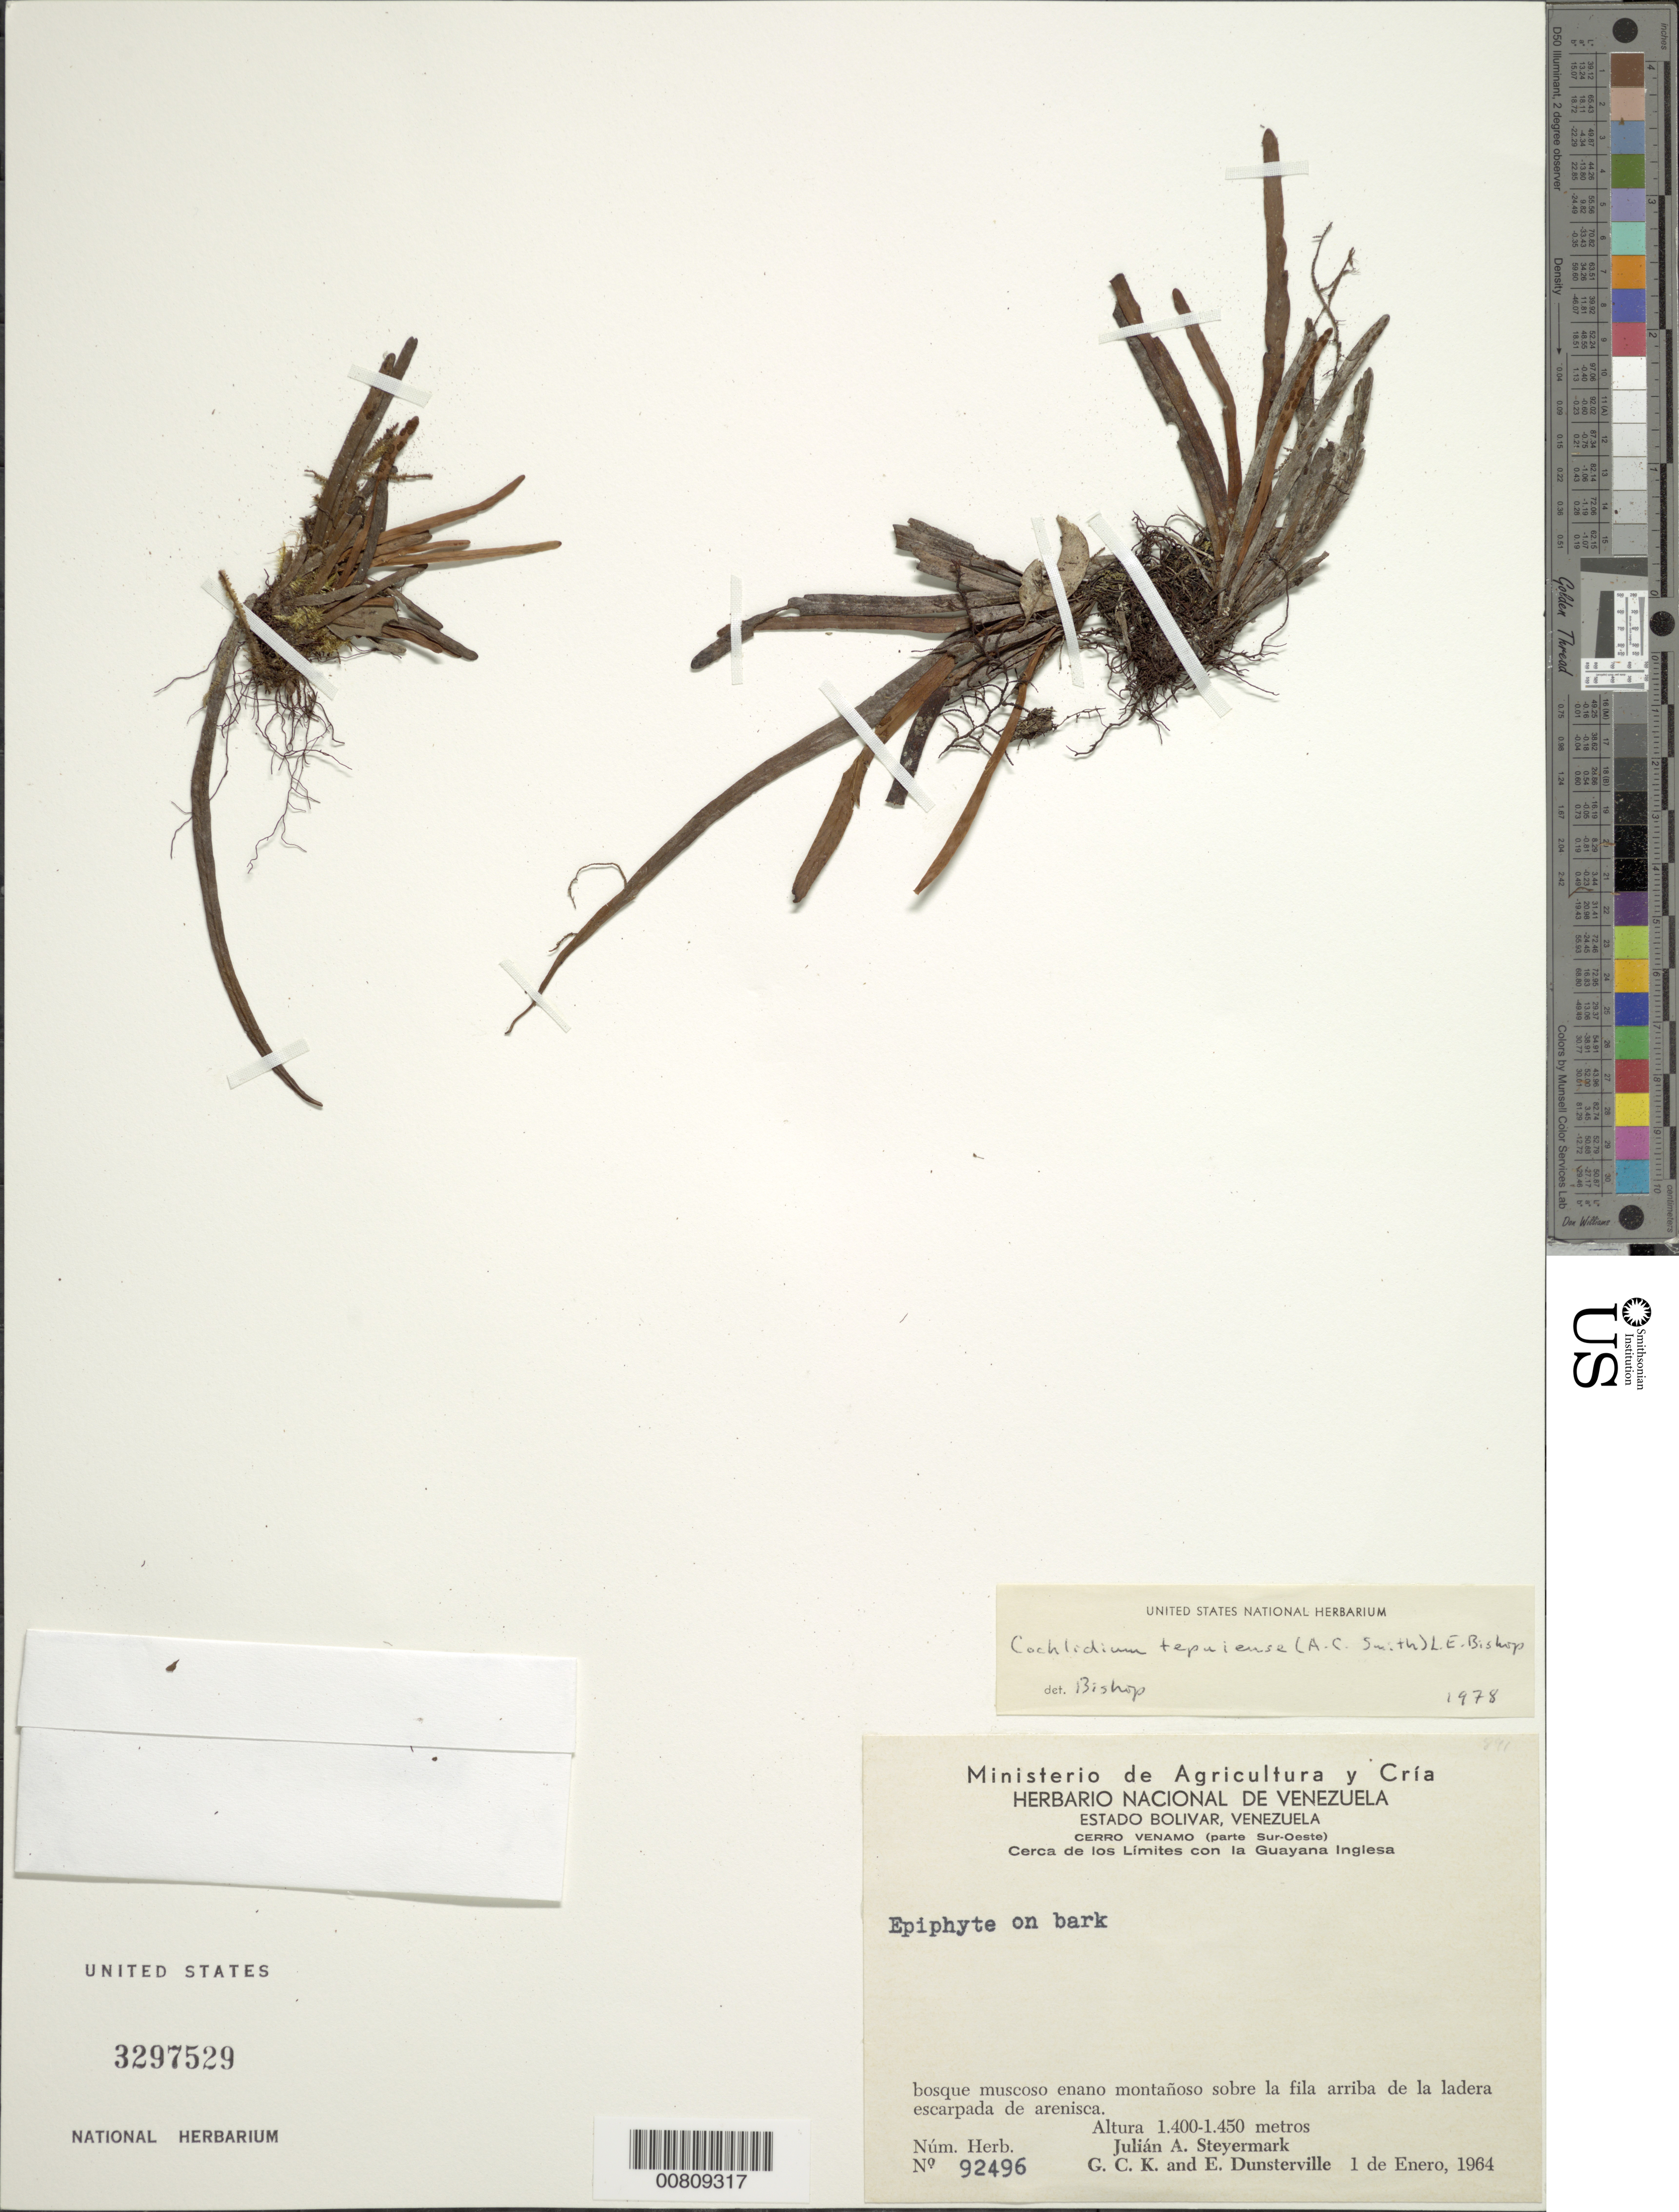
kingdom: Plantae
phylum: Tracheophyta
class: Polypodiopsida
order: Polypodiales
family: Polypodiaceae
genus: Cochlidium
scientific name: Cochlidium tepuiense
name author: (A.C. Sm.) L.E. Bishop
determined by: Bishop, L. E.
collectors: J. Steyermark, G. C. K. Dunsterville & E. Dunsterville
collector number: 92496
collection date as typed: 1-Jan-64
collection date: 1964-01-01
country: Venezuela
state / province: Bolívar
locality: Cerro Venamo, parte Sur-Oeste, cerca de los limites con Guayana Inglesa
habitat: Bosque muscoso enano montanoso sobre la fila arriba de la ladera escarpada de arenisca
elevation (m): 1400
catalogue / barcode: US 3297529